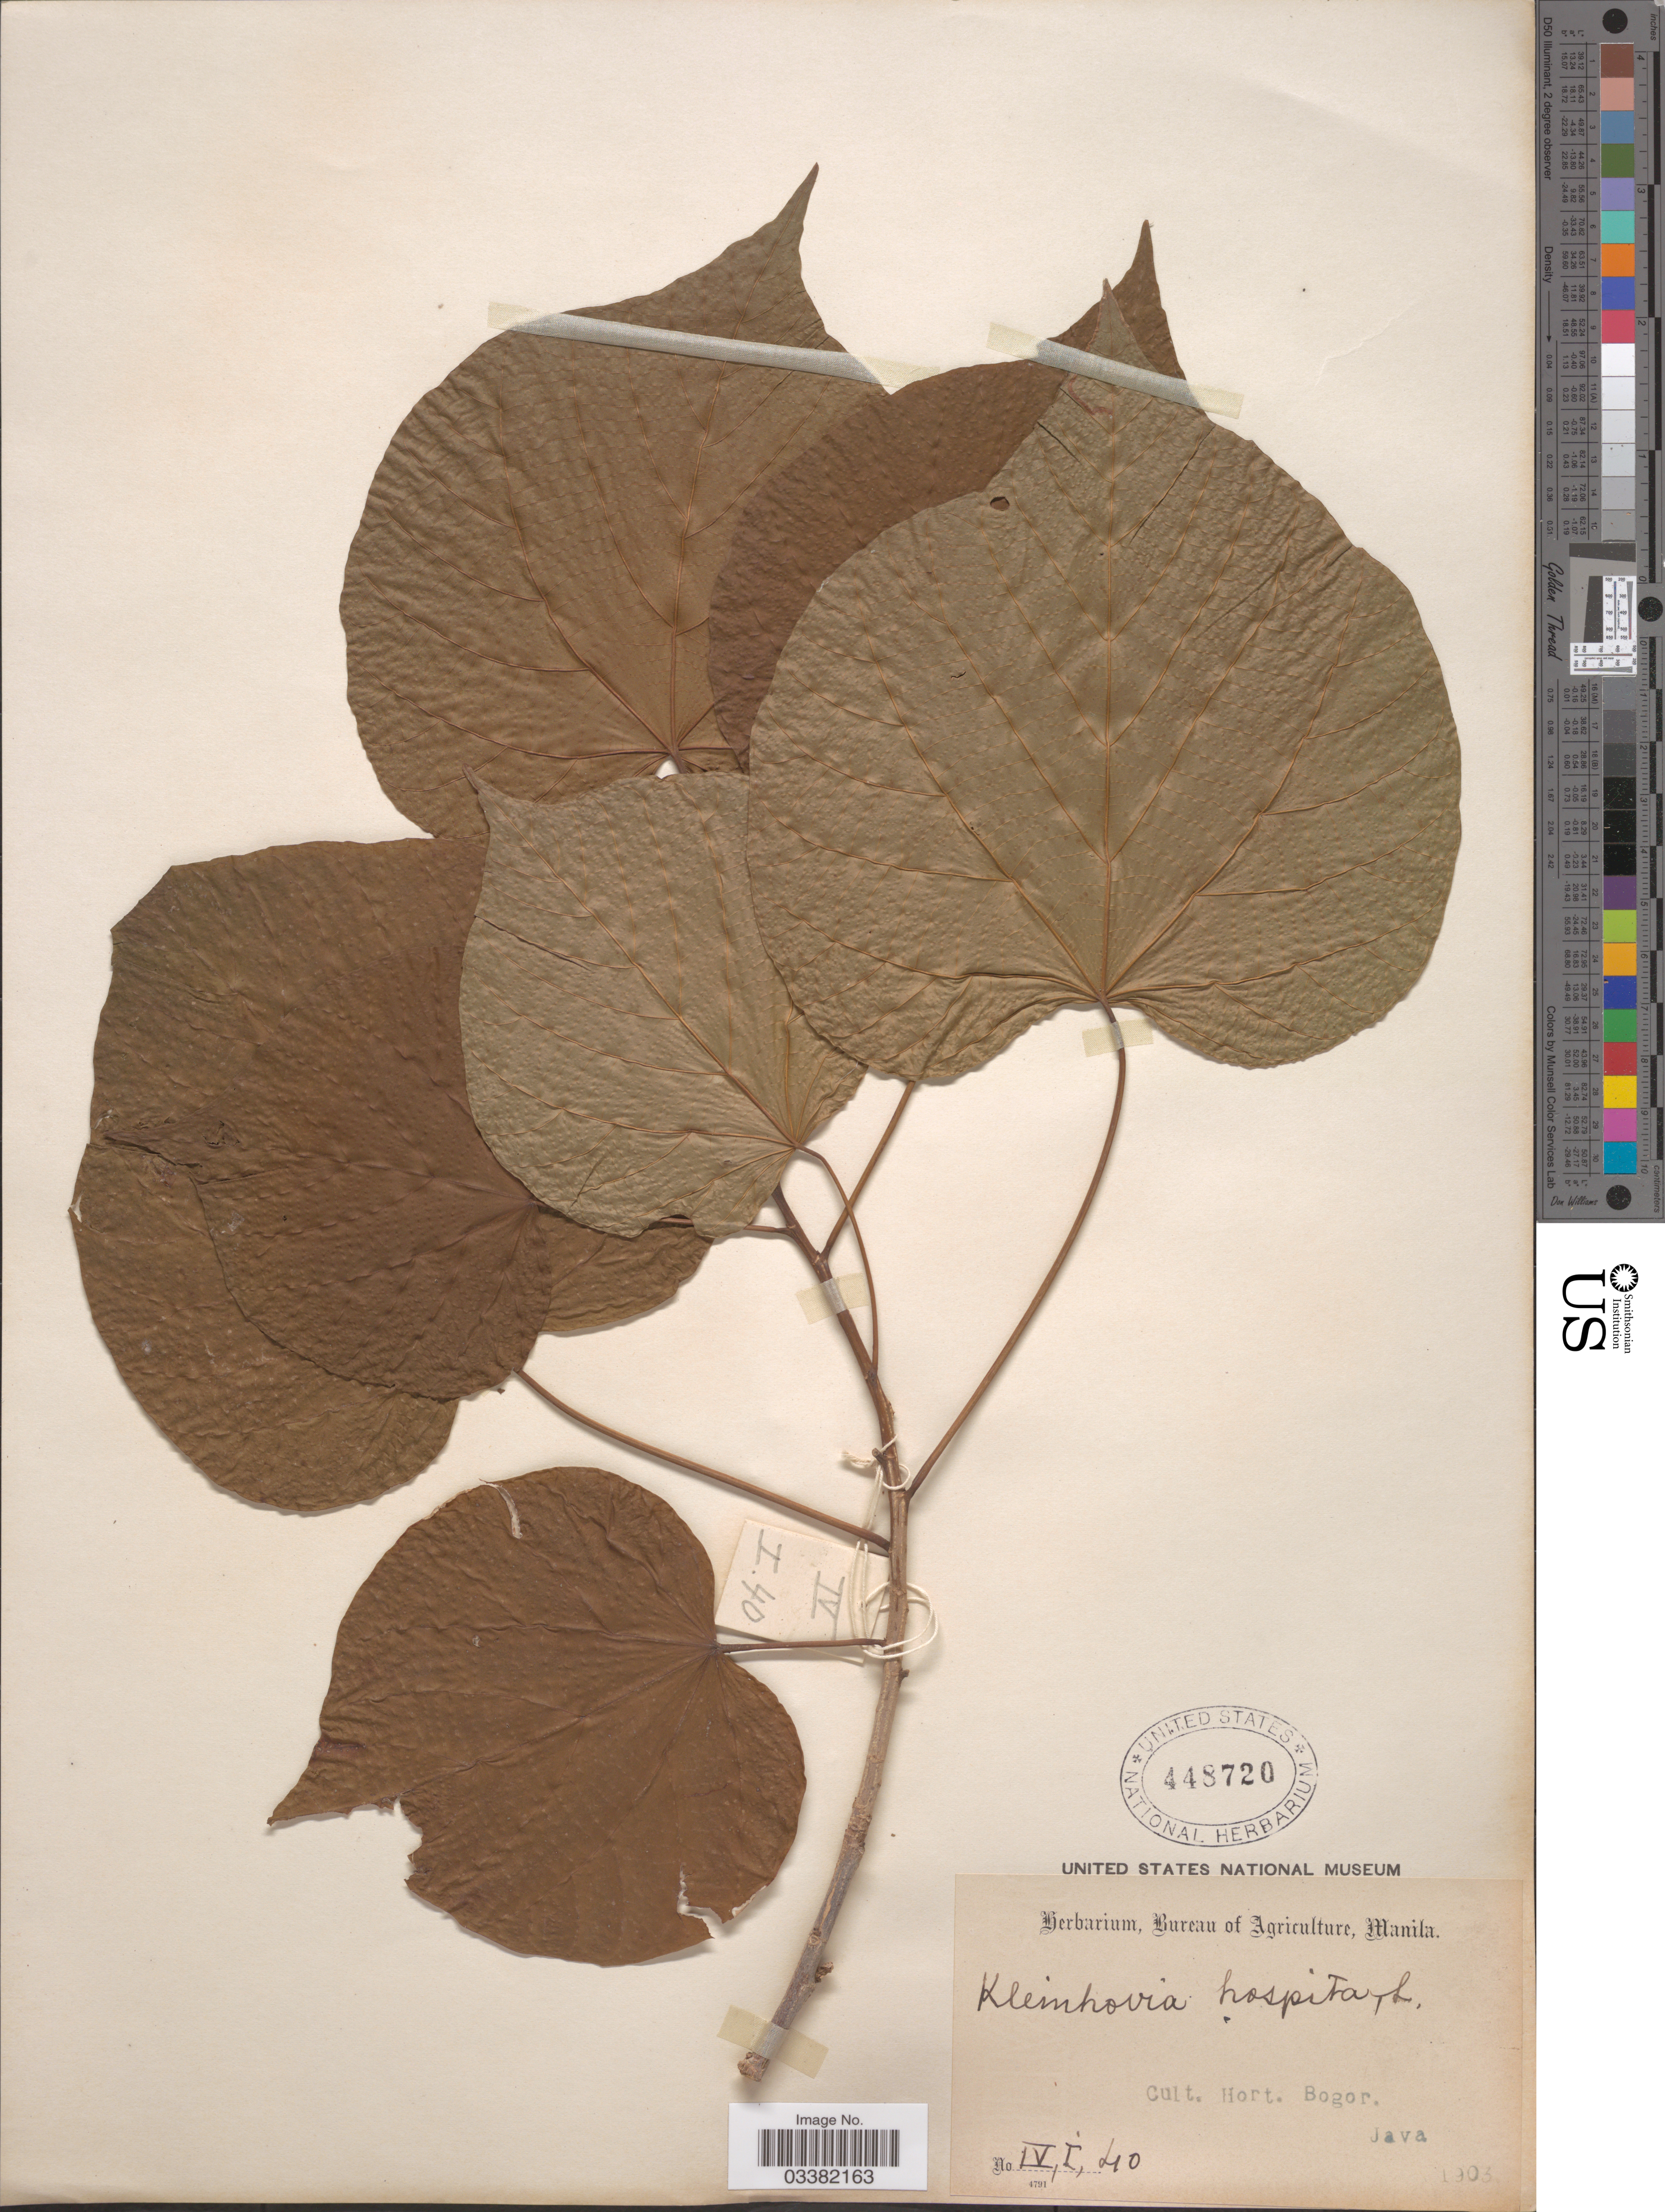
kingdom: Plantae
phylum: Tracheophyta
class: Magnoliopsida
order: Malvales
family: Malvaceae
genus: Kleinhovia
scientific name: Kleinhovia hospita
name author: L.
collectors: ex Herb. Bur. Agric. Manila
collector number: IV,I,40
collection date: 1903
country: Indonesia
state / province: Java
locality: Cult. Hort. Bogor.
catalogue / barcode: US 448720